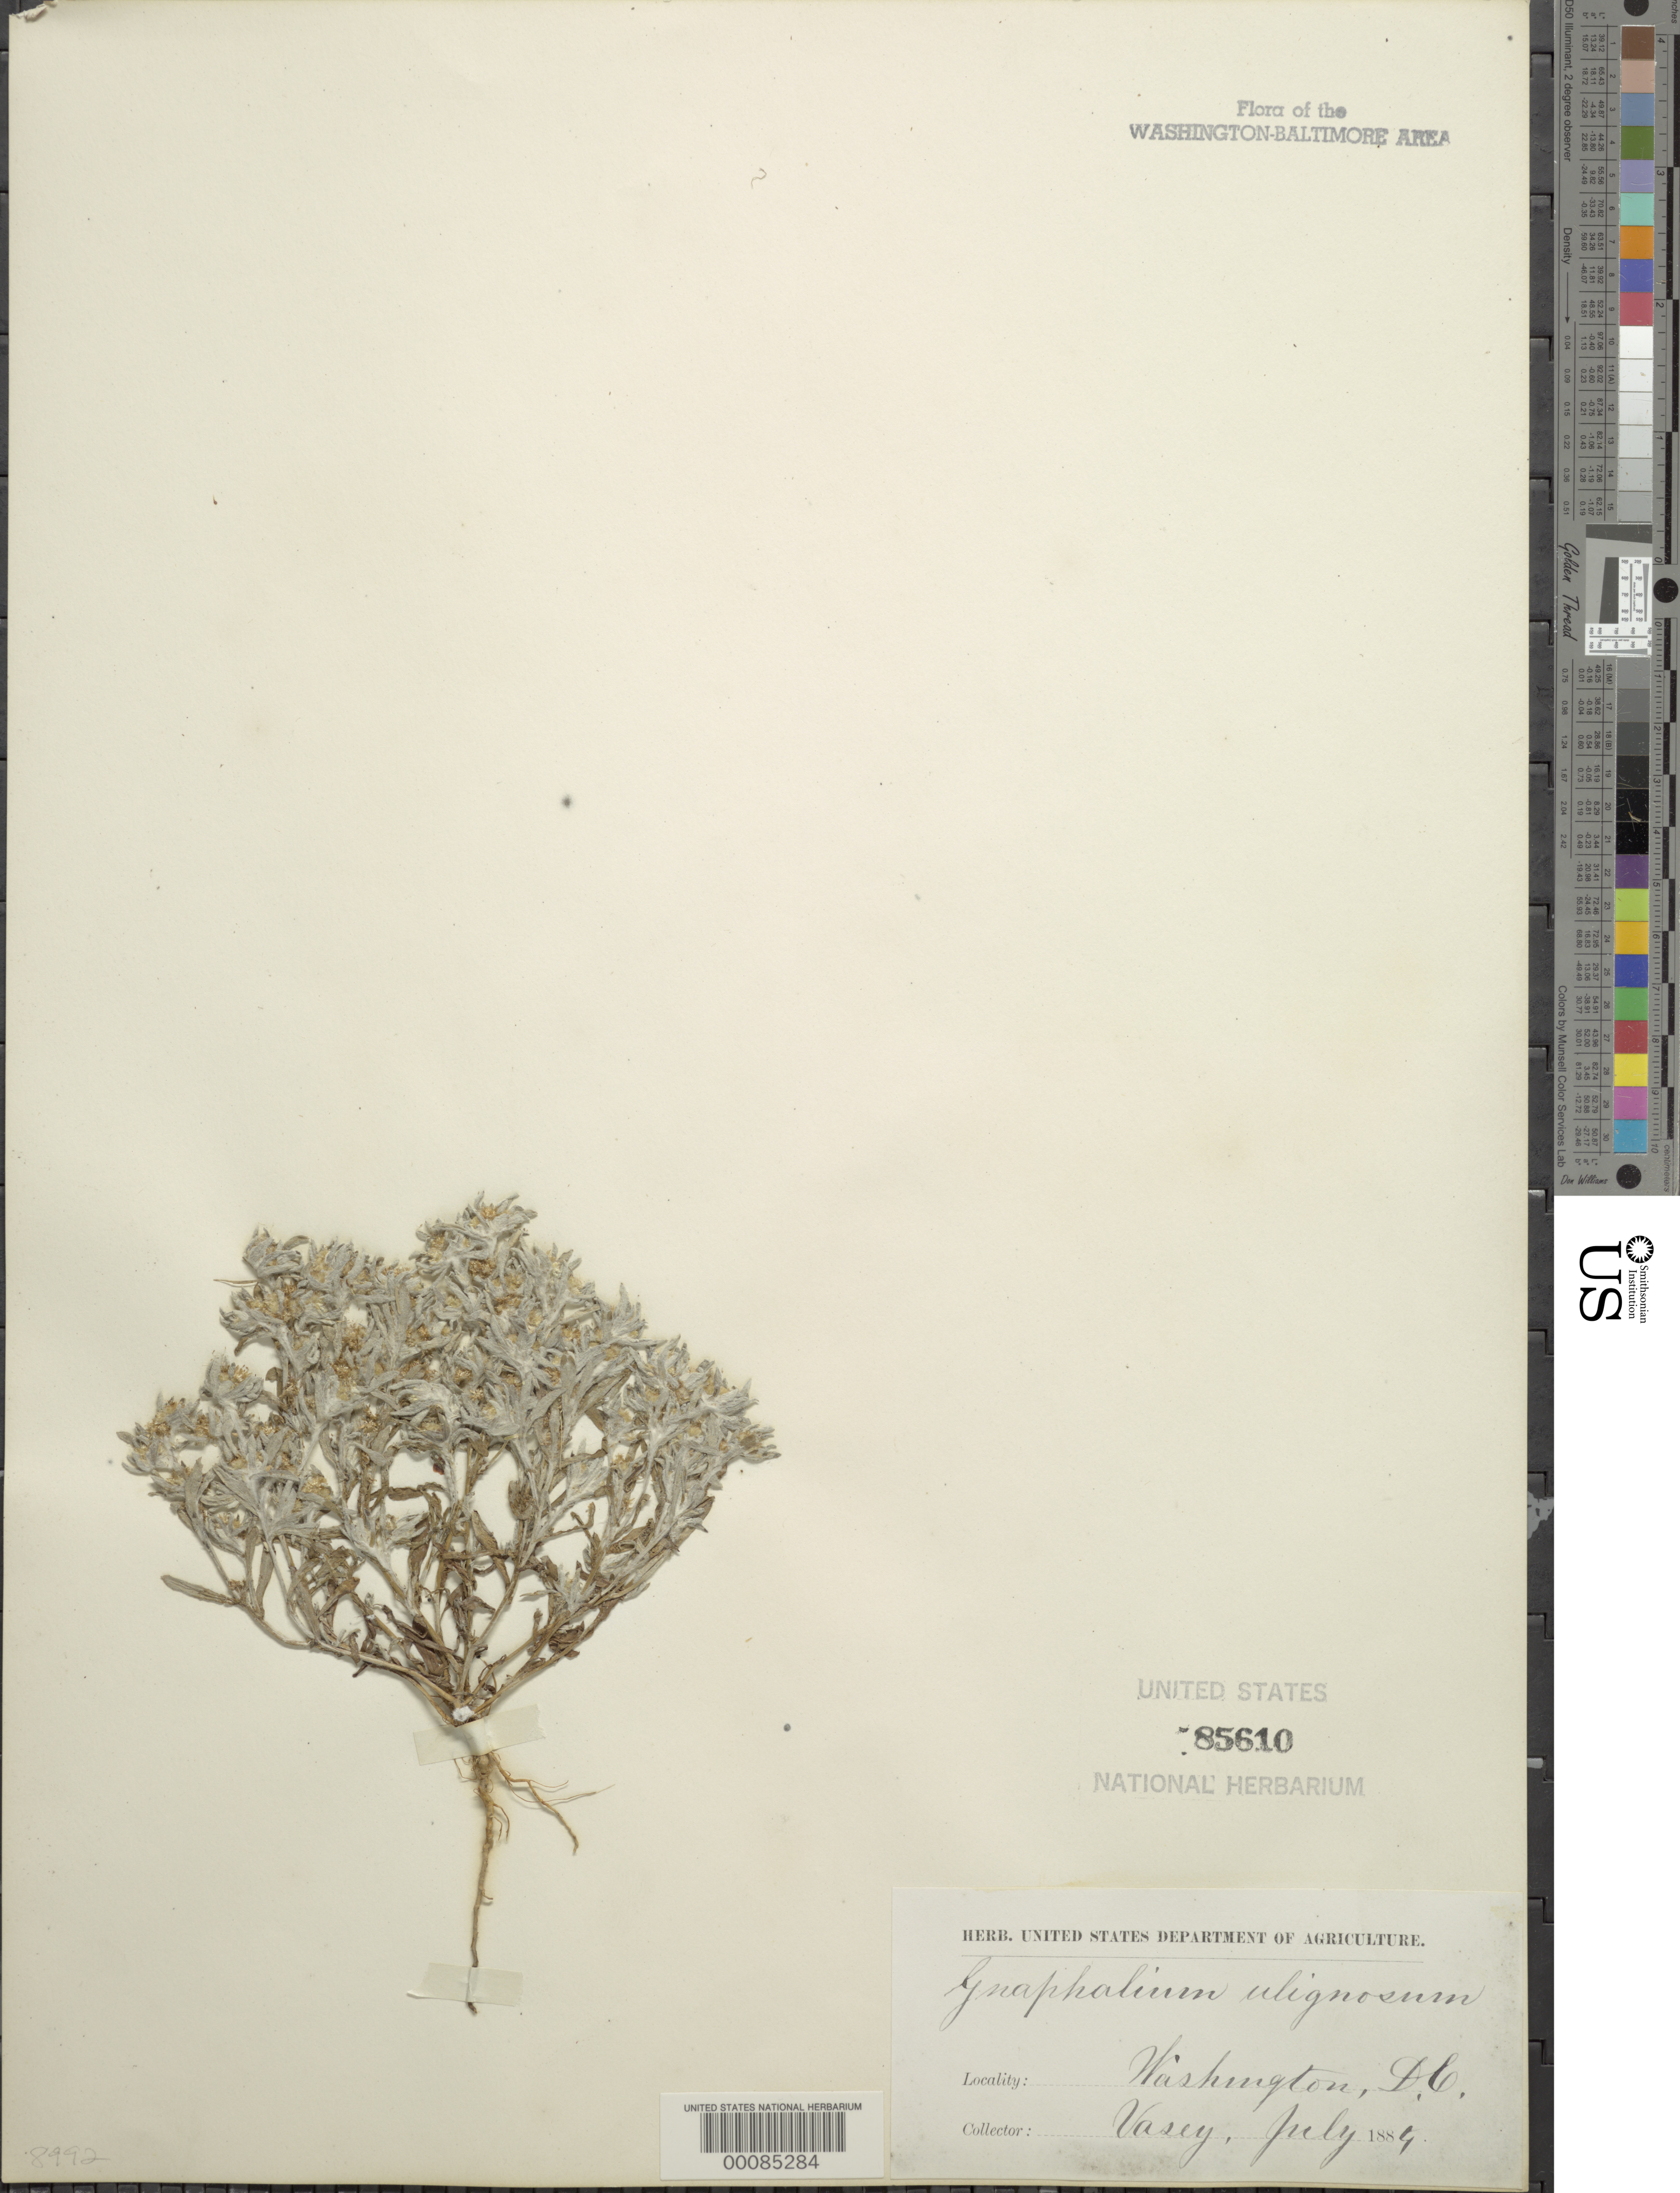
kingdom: Plantae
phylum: Tracheophyta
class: Magnoliopsida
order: Asterales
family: Asteraceae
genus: Gnaphalium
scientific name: Gnaphalium uliginosum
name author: L.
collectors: G. Vasey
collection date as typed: Jul 1884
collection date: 1884-07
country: United States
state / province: District of Columbia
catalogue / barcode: US 85610